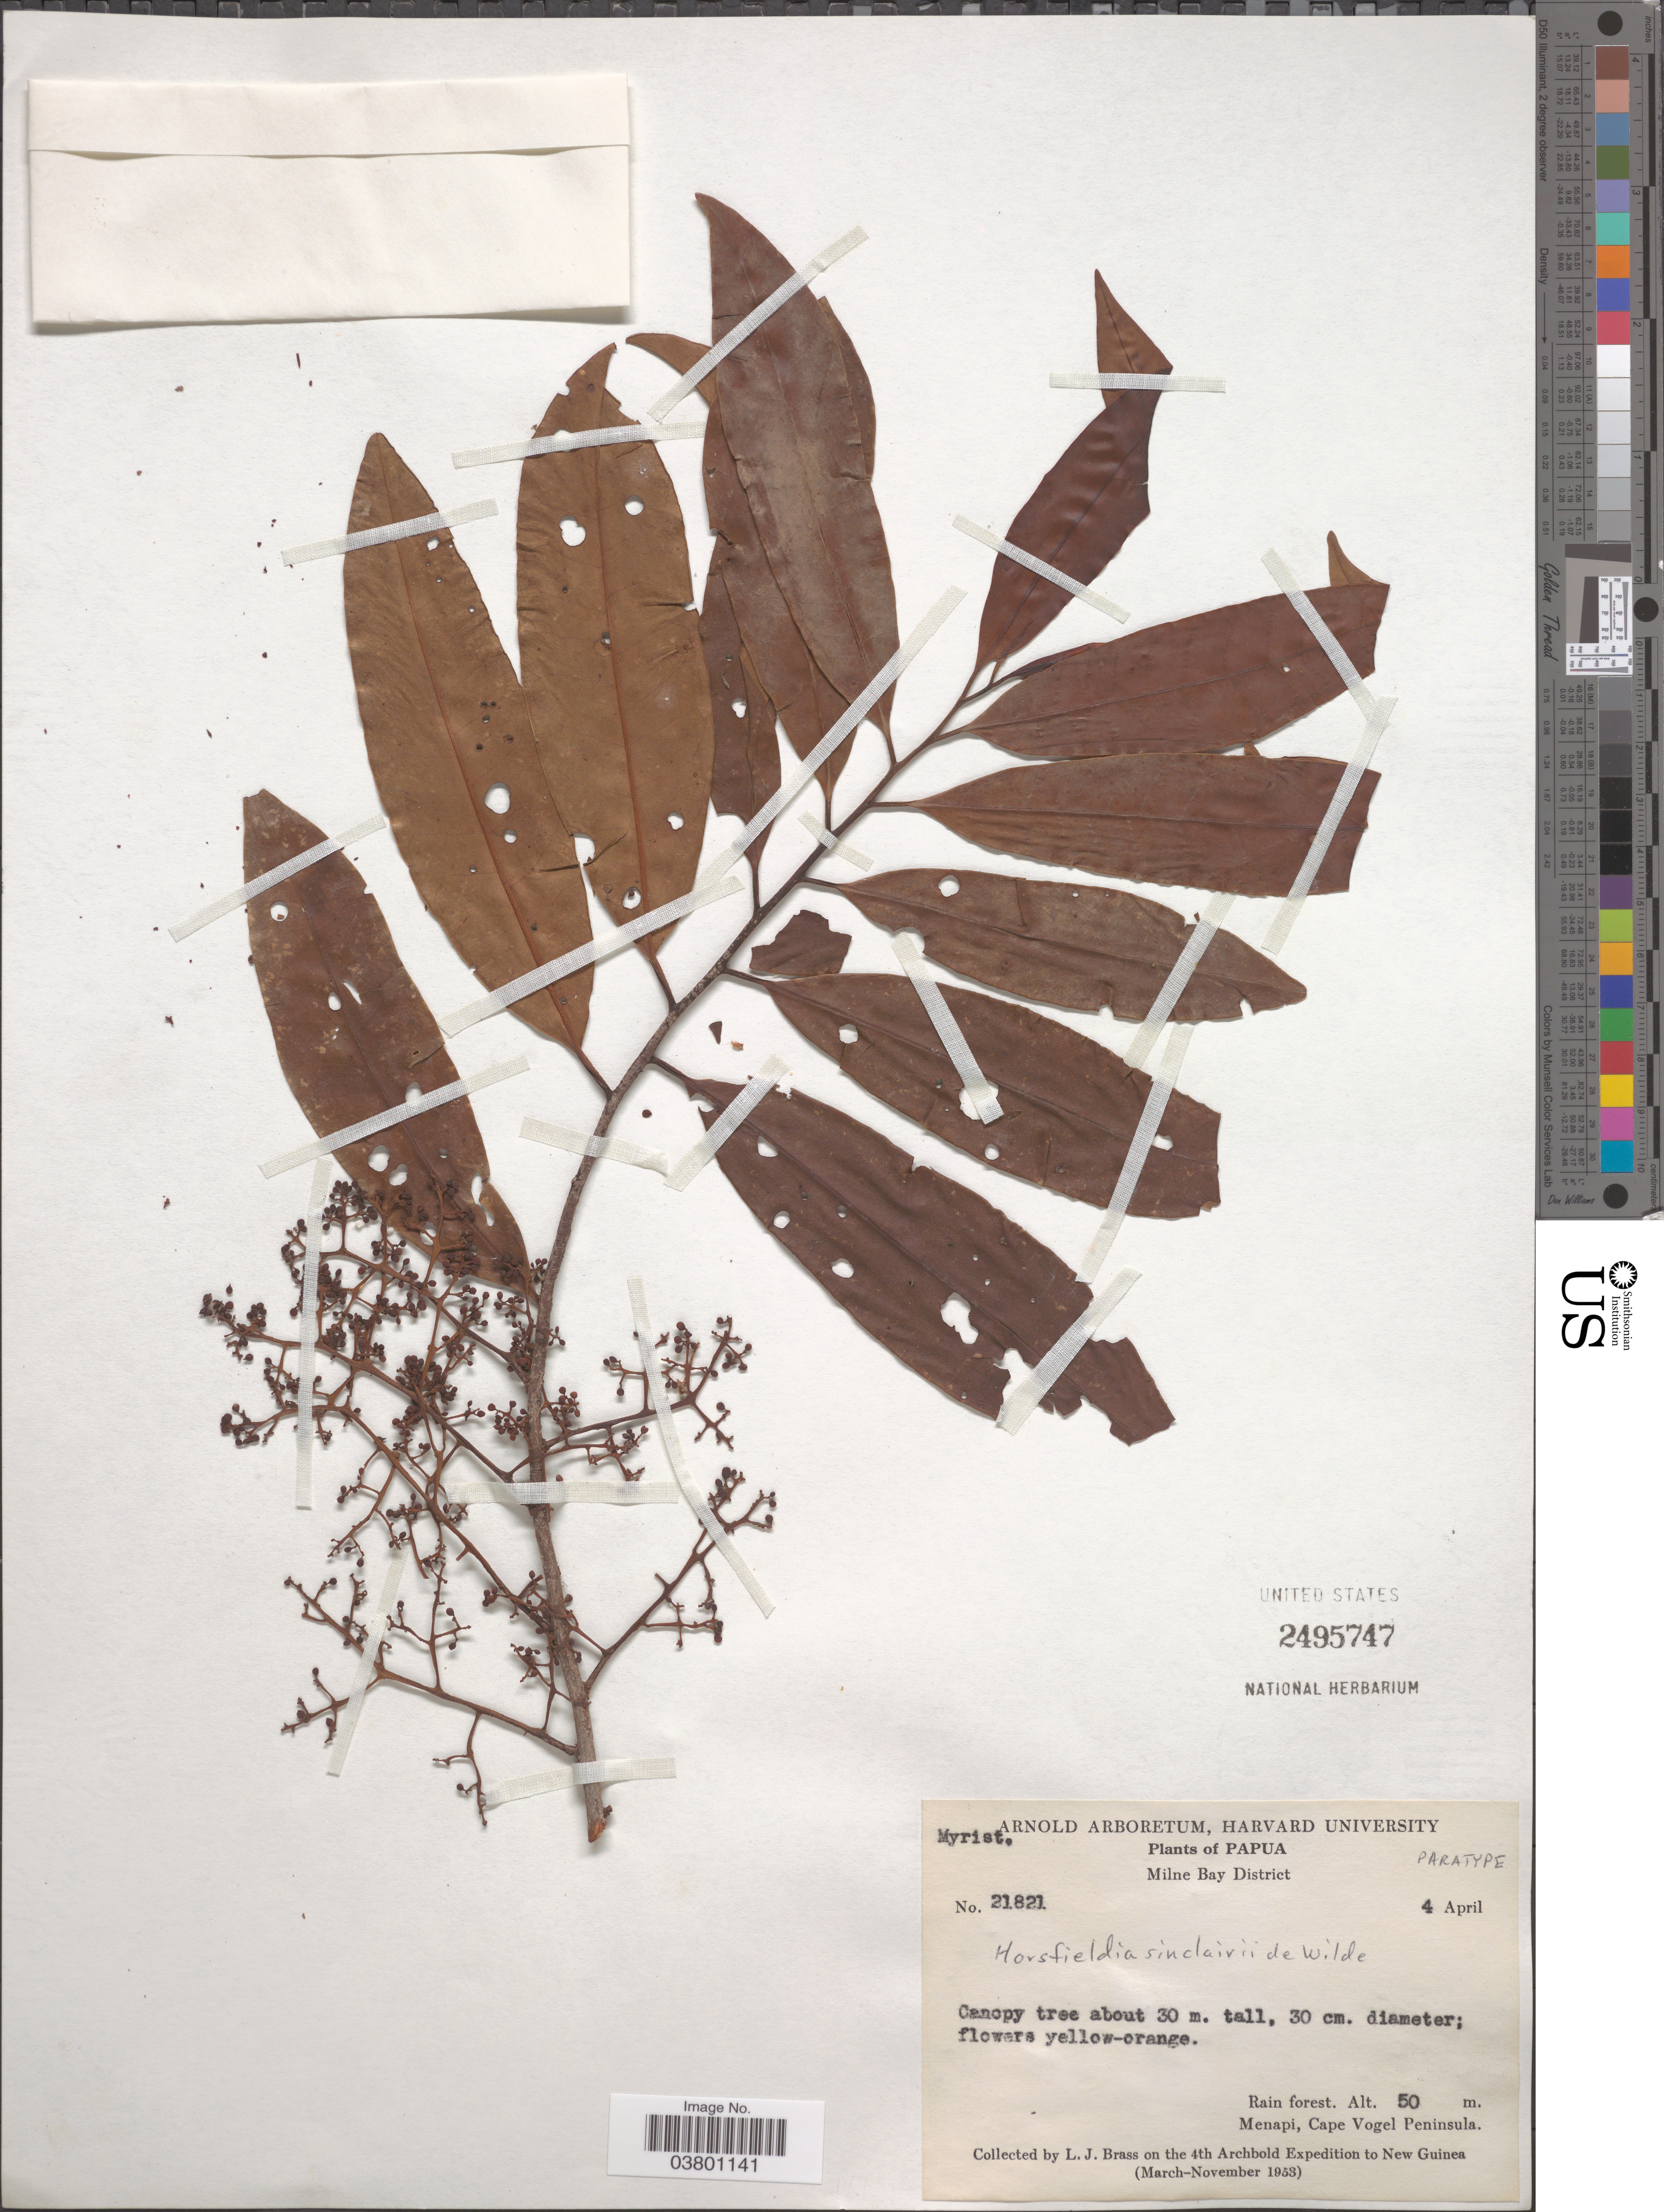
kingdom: Plantae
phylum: Tracheophyta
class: Magnoliopsida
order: Magnoliales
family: Myristicaceae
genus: Horsfieldia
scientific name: Horsfieldia sinclairii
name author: W.J. de Wilde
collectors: L. J. Brass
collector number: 21821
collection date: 1953-04-04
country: Papua New Guinea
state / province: Milne Bay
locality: Papua. Milne Bay District. Menapi, Cape Vogel Peninsula. New Guinea.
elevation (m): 50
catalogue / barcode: US 2495747